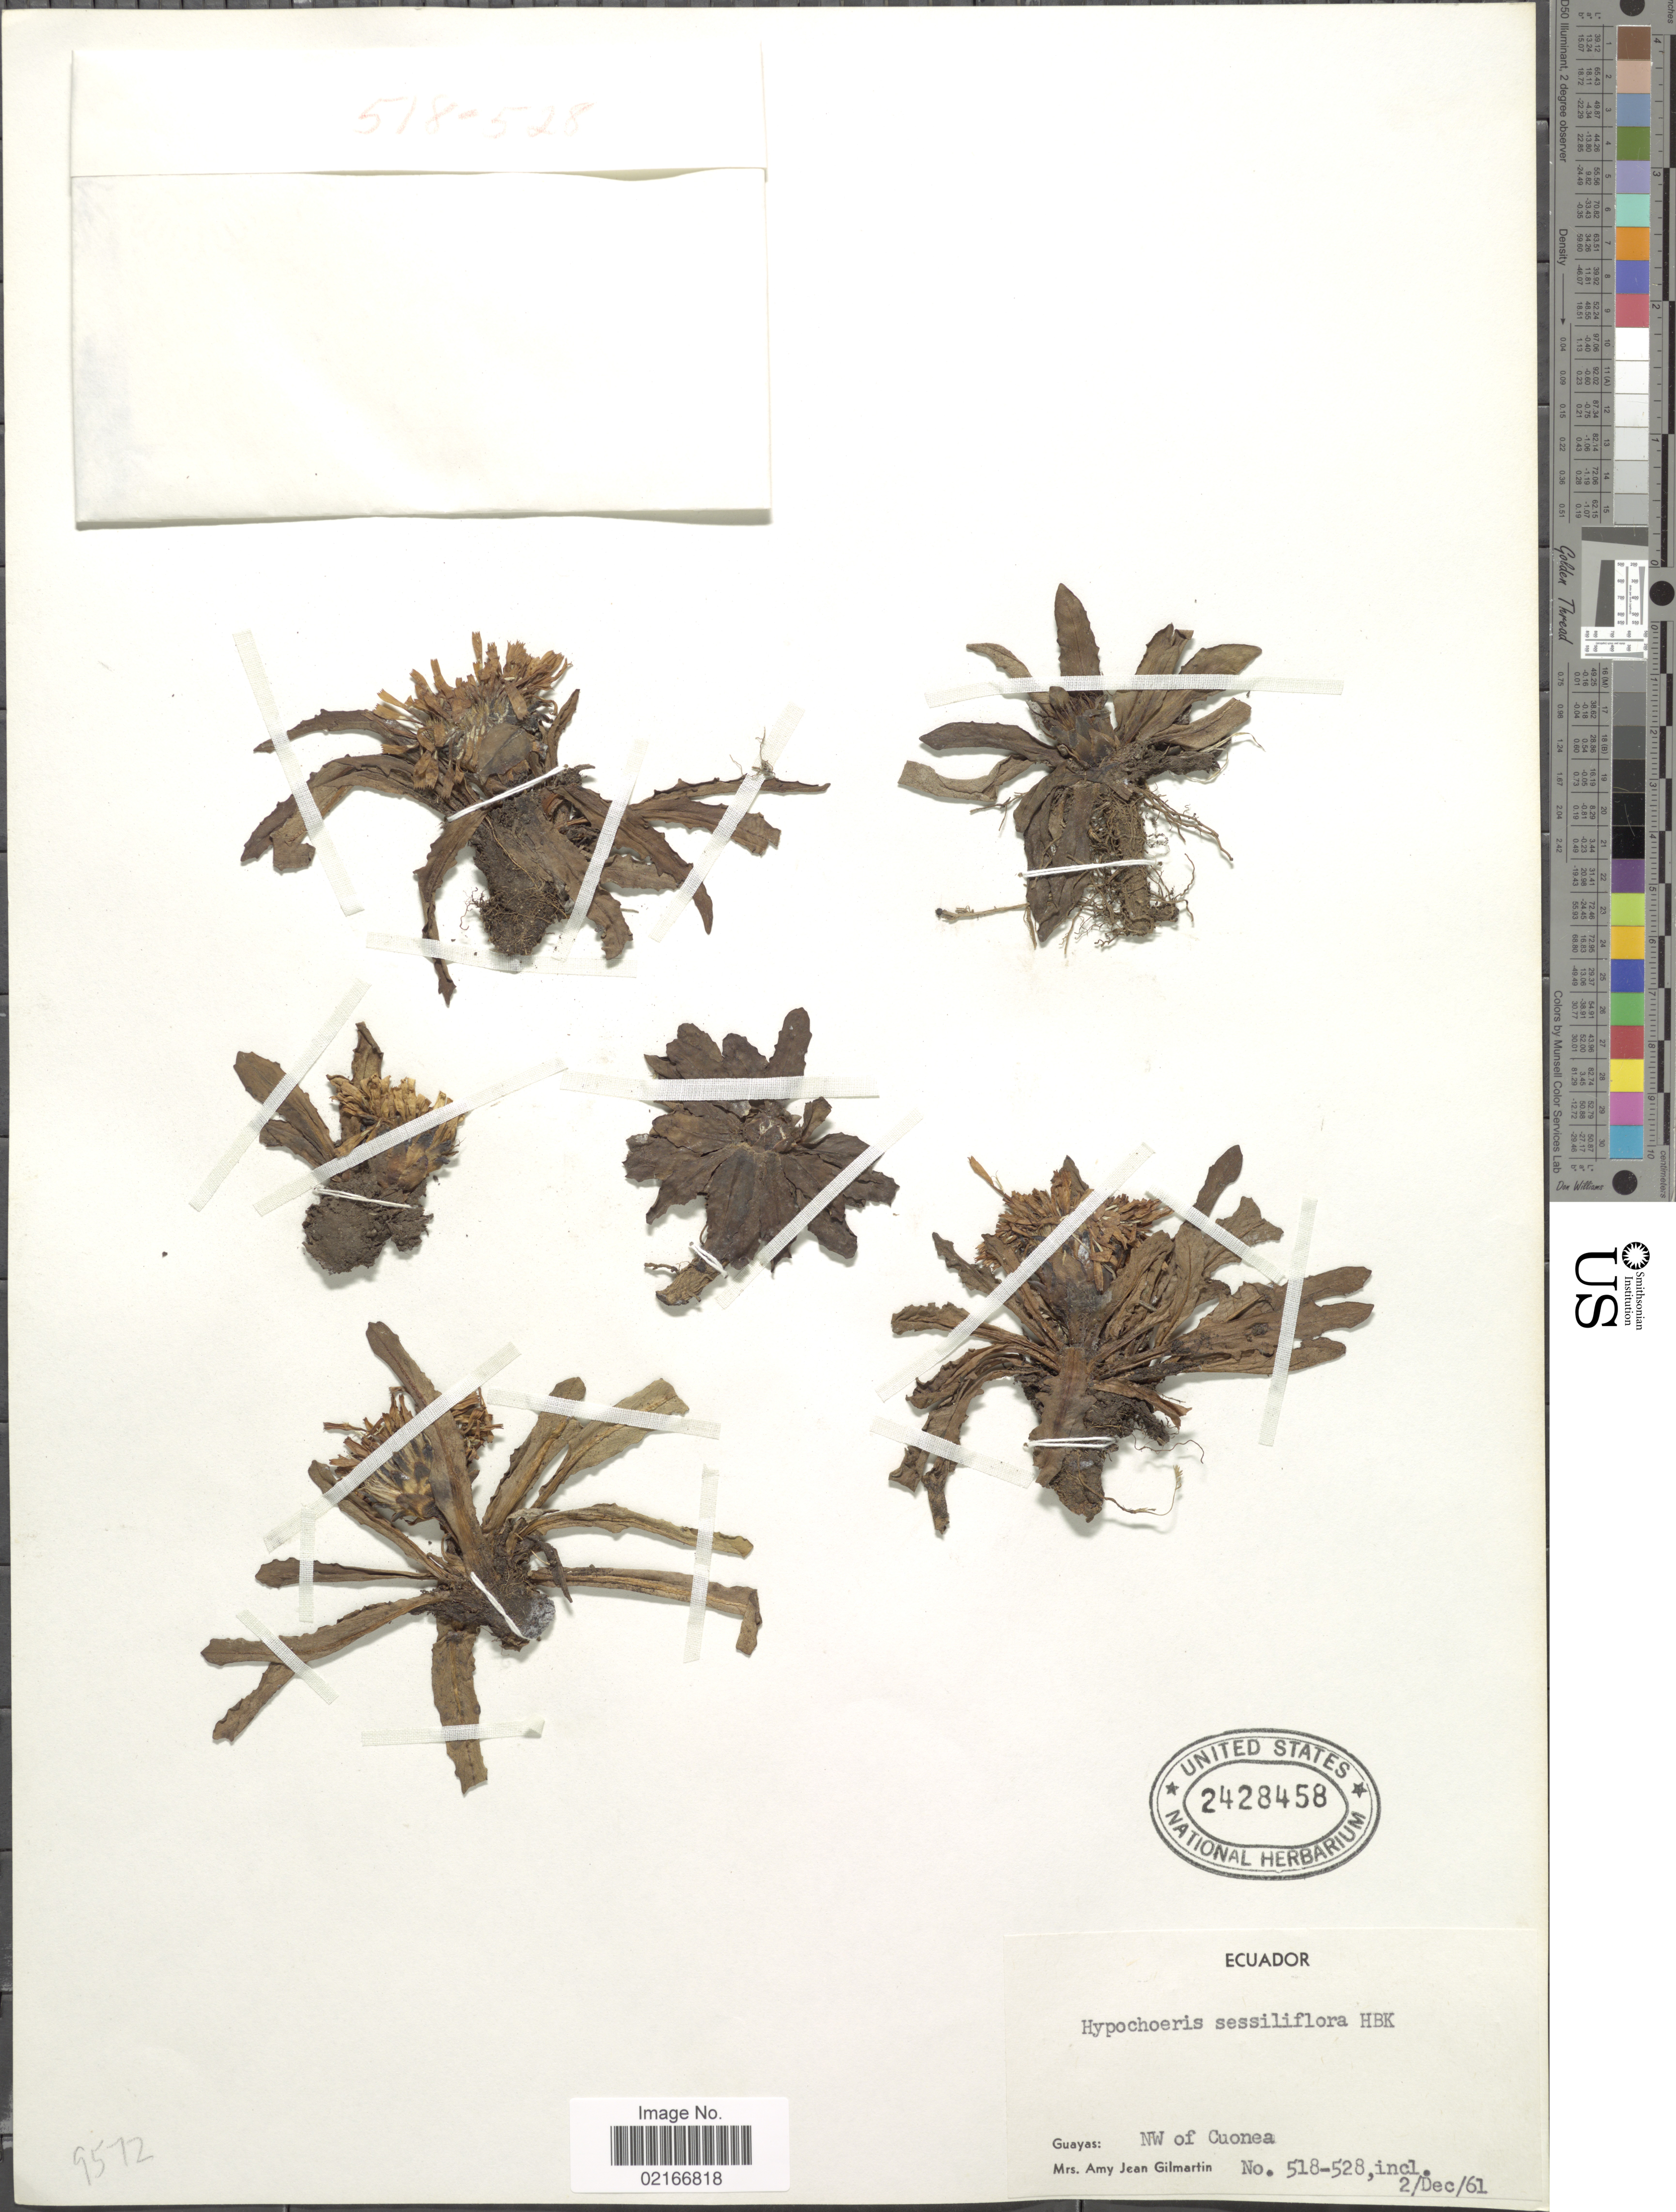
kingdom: Plantae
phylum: Tracheophyta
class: Magnoliopsida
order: Asterales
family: Asteraceae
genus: Hypochaeris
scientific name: Hypochaeris sessiflora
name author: Kunth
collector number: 518-528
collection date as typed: Transcribed d/m/y: 2/12/61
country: Ecuador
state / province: Guayas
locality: NW of Cuonea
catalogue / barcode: US 2428458